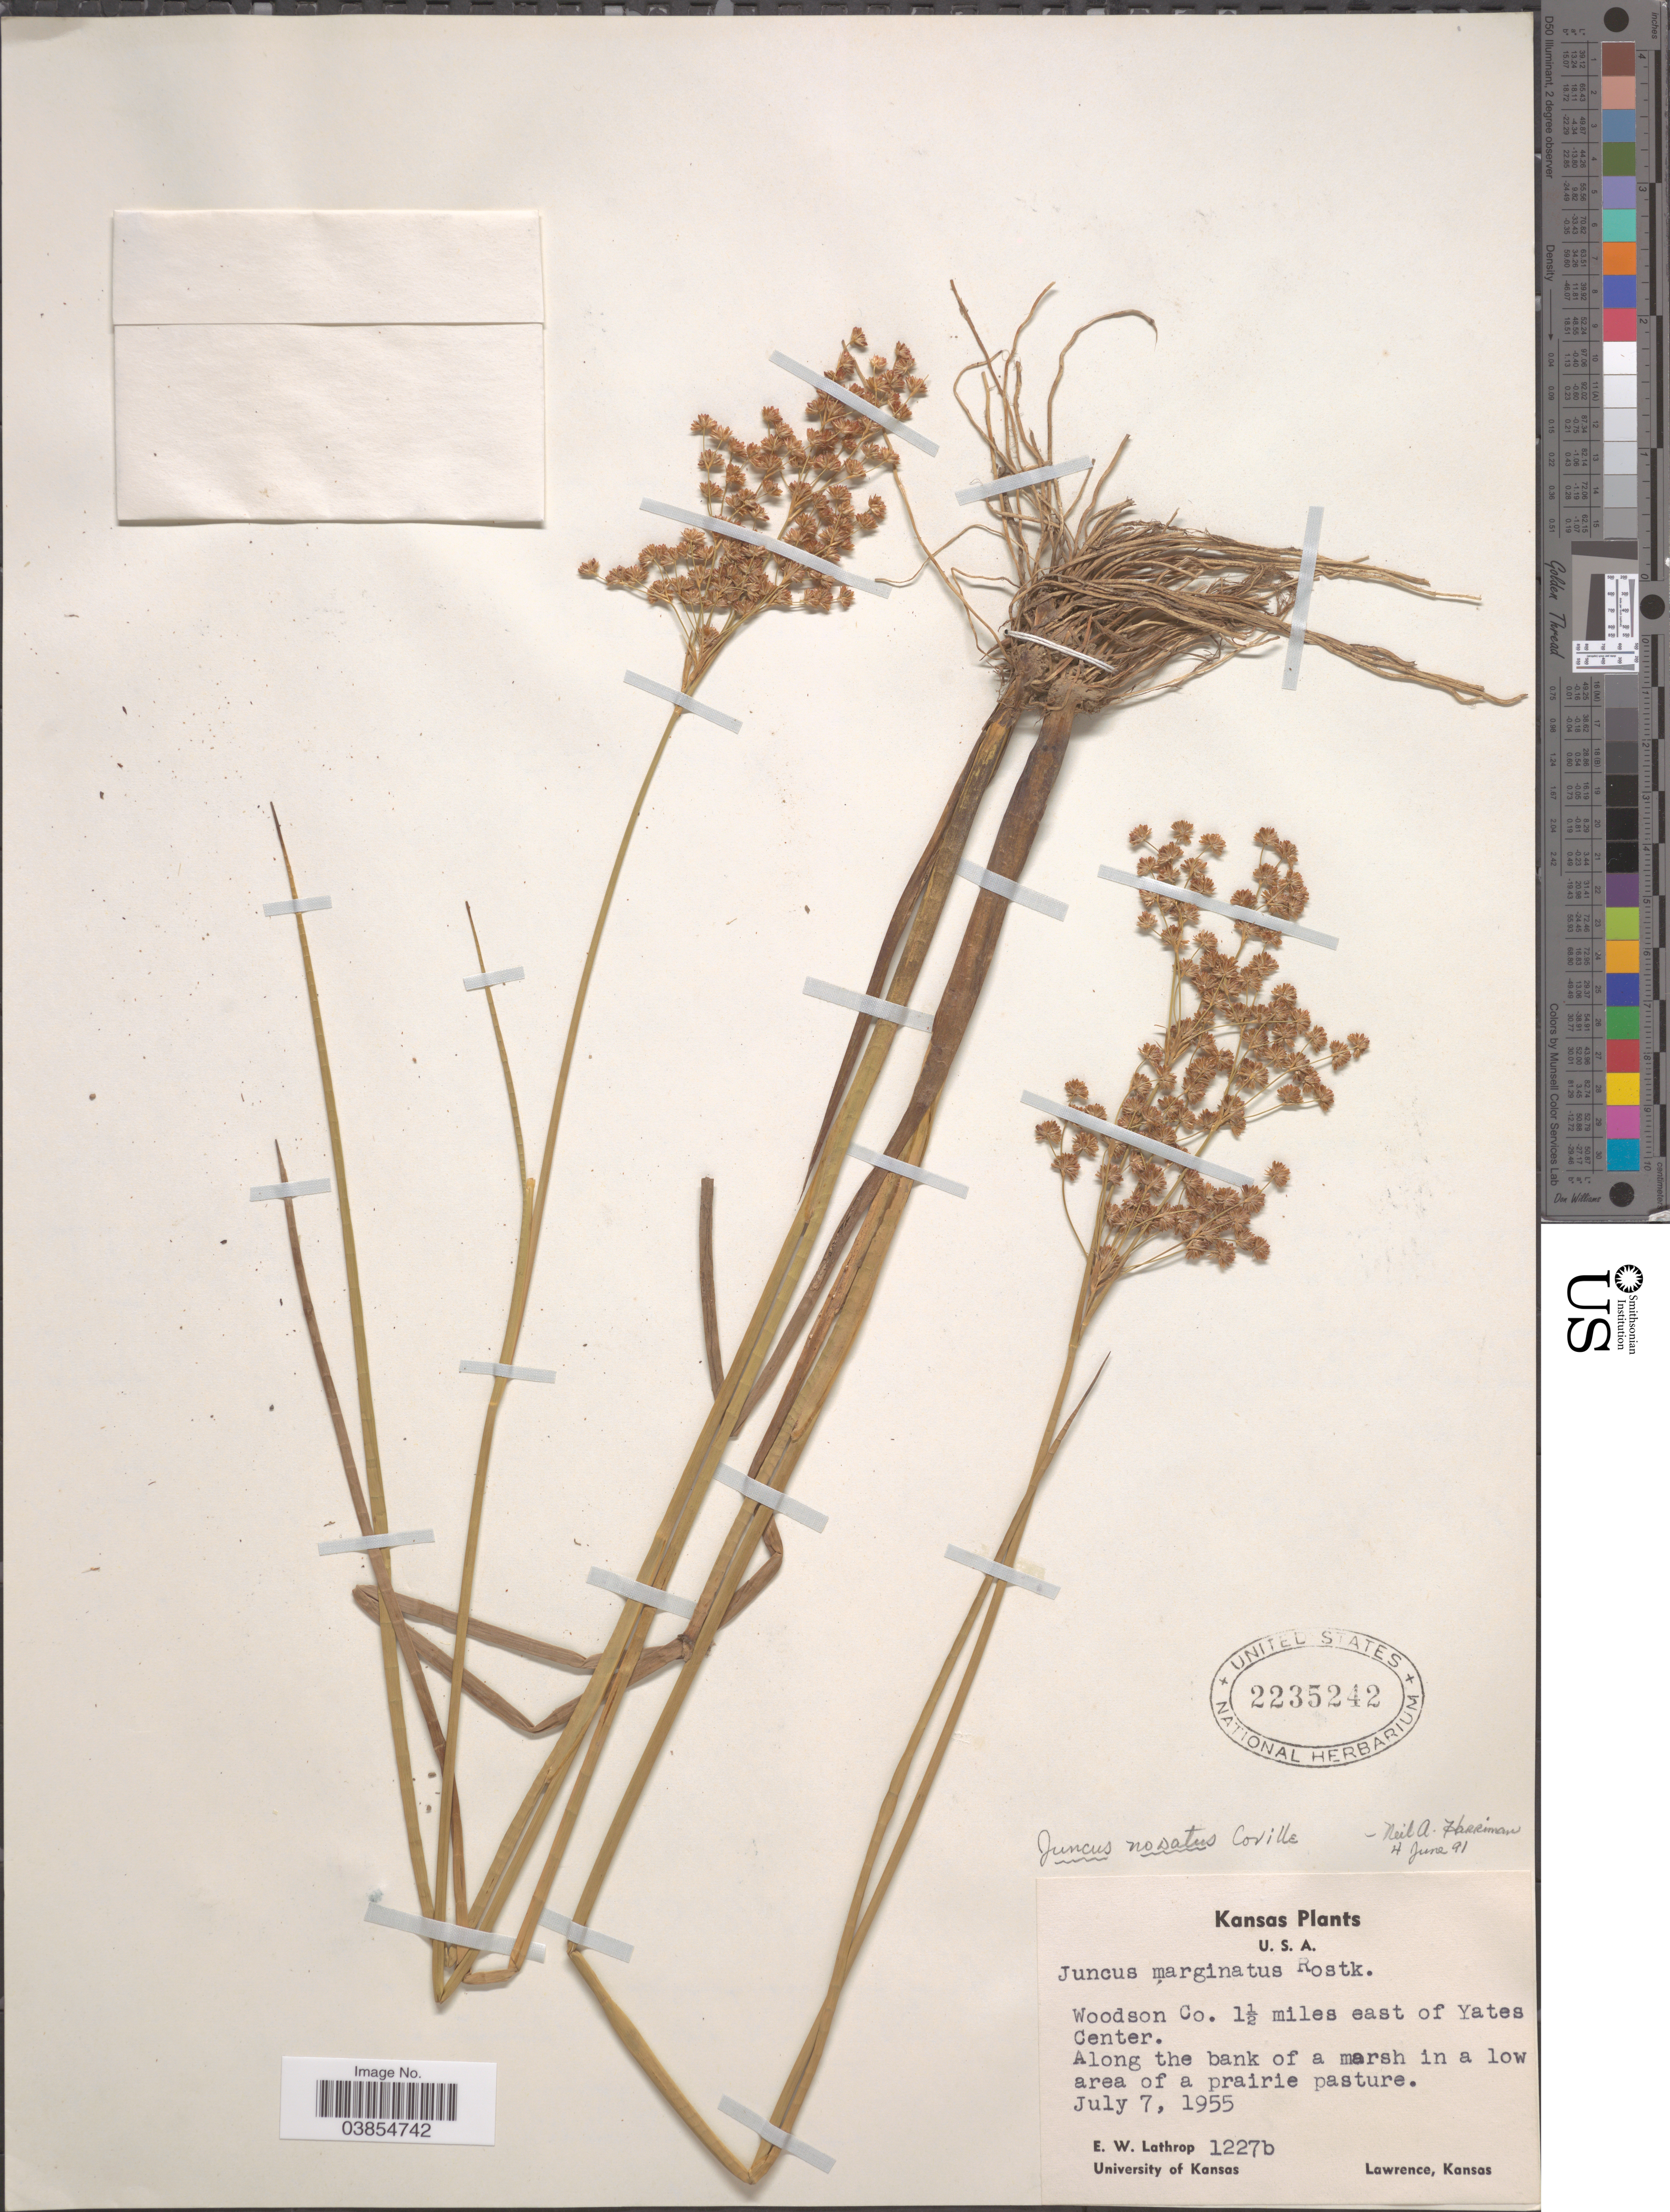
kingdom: Plantae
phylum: Tracheophyta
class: Liliopsida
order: Poales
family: Juncaceae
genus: Juncus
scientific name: Juncus marginatus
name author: Rostk.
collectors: E. W. Lathrop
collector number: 1227b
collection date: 1955-07-07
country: United States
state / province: Kansas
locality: Woodson Co. 1½ miles east of Yates Center.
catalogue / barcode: US 2235242